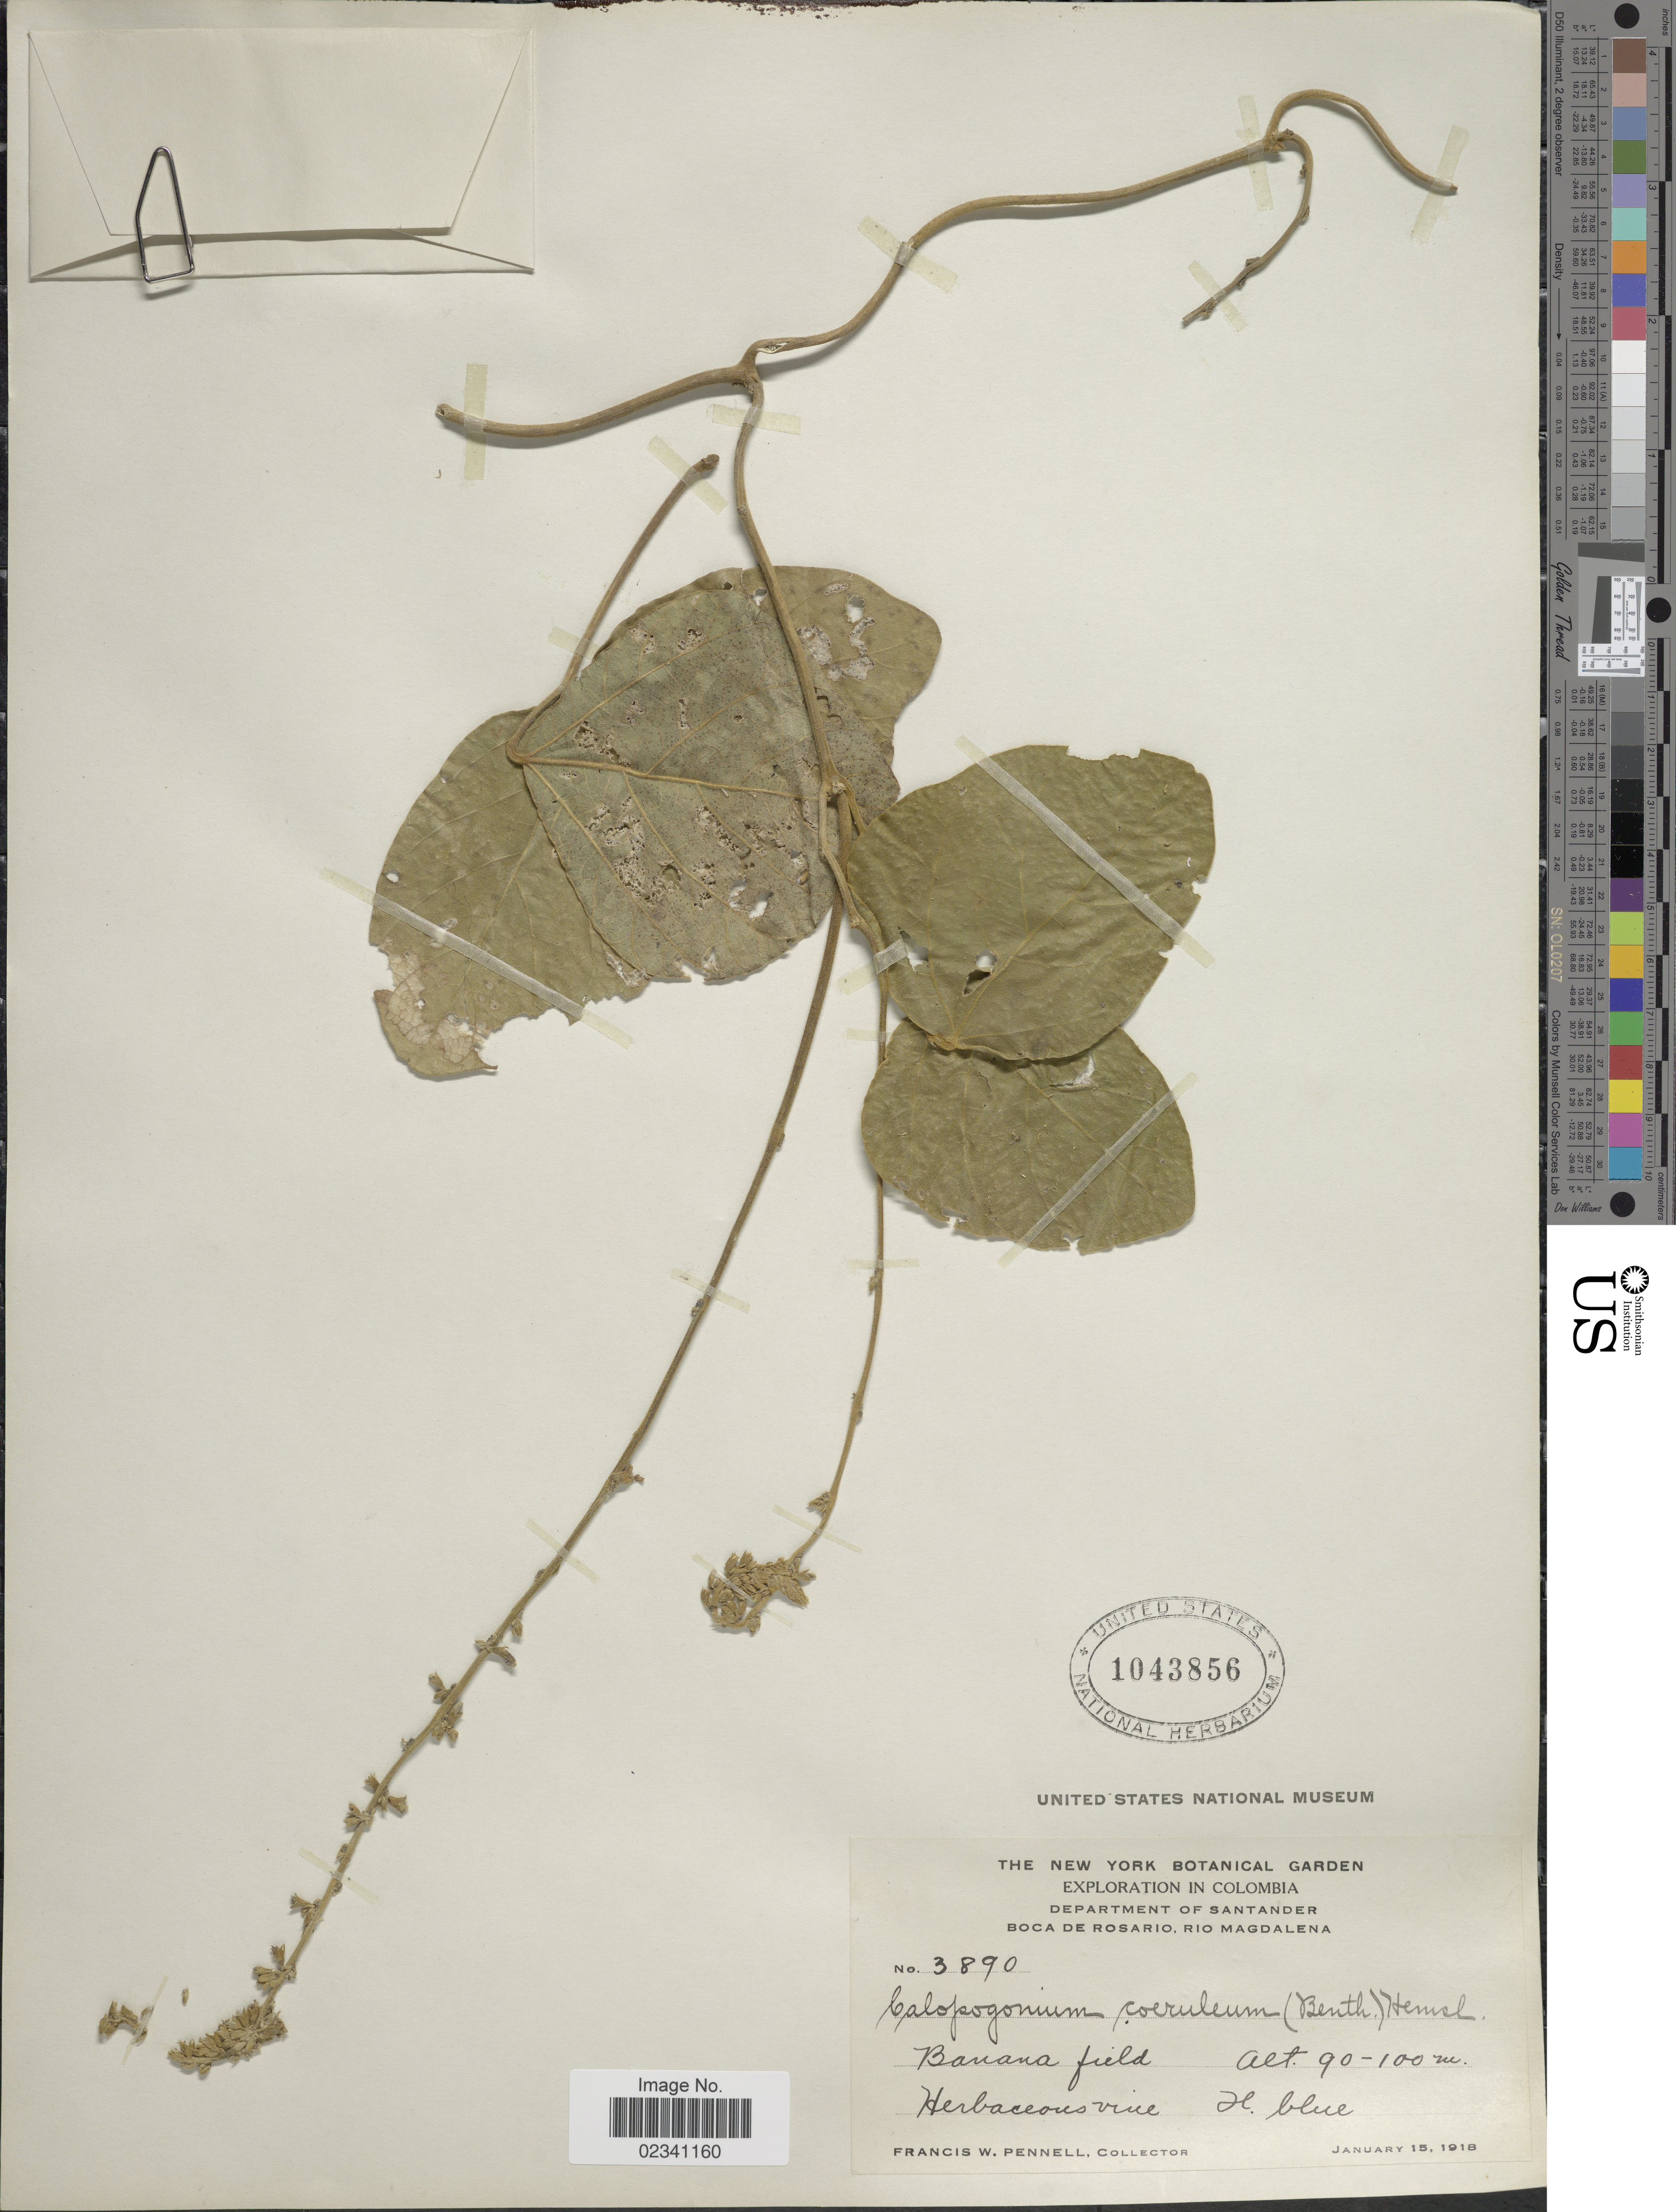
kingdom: Plantae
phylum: Tracheophyta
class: Magnoliopsida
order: Fabales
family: Fabaceae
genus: Calopogonium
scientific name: Calopogonium caeruleum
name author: (Benth.) C. Wright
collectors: F. W. Pennell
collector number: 3890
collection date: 1918-01-15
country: Colombia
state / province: Santander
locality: Boca de Rosario, Rio Magdalena, Banana field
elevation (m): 90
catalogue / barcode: US 1043856